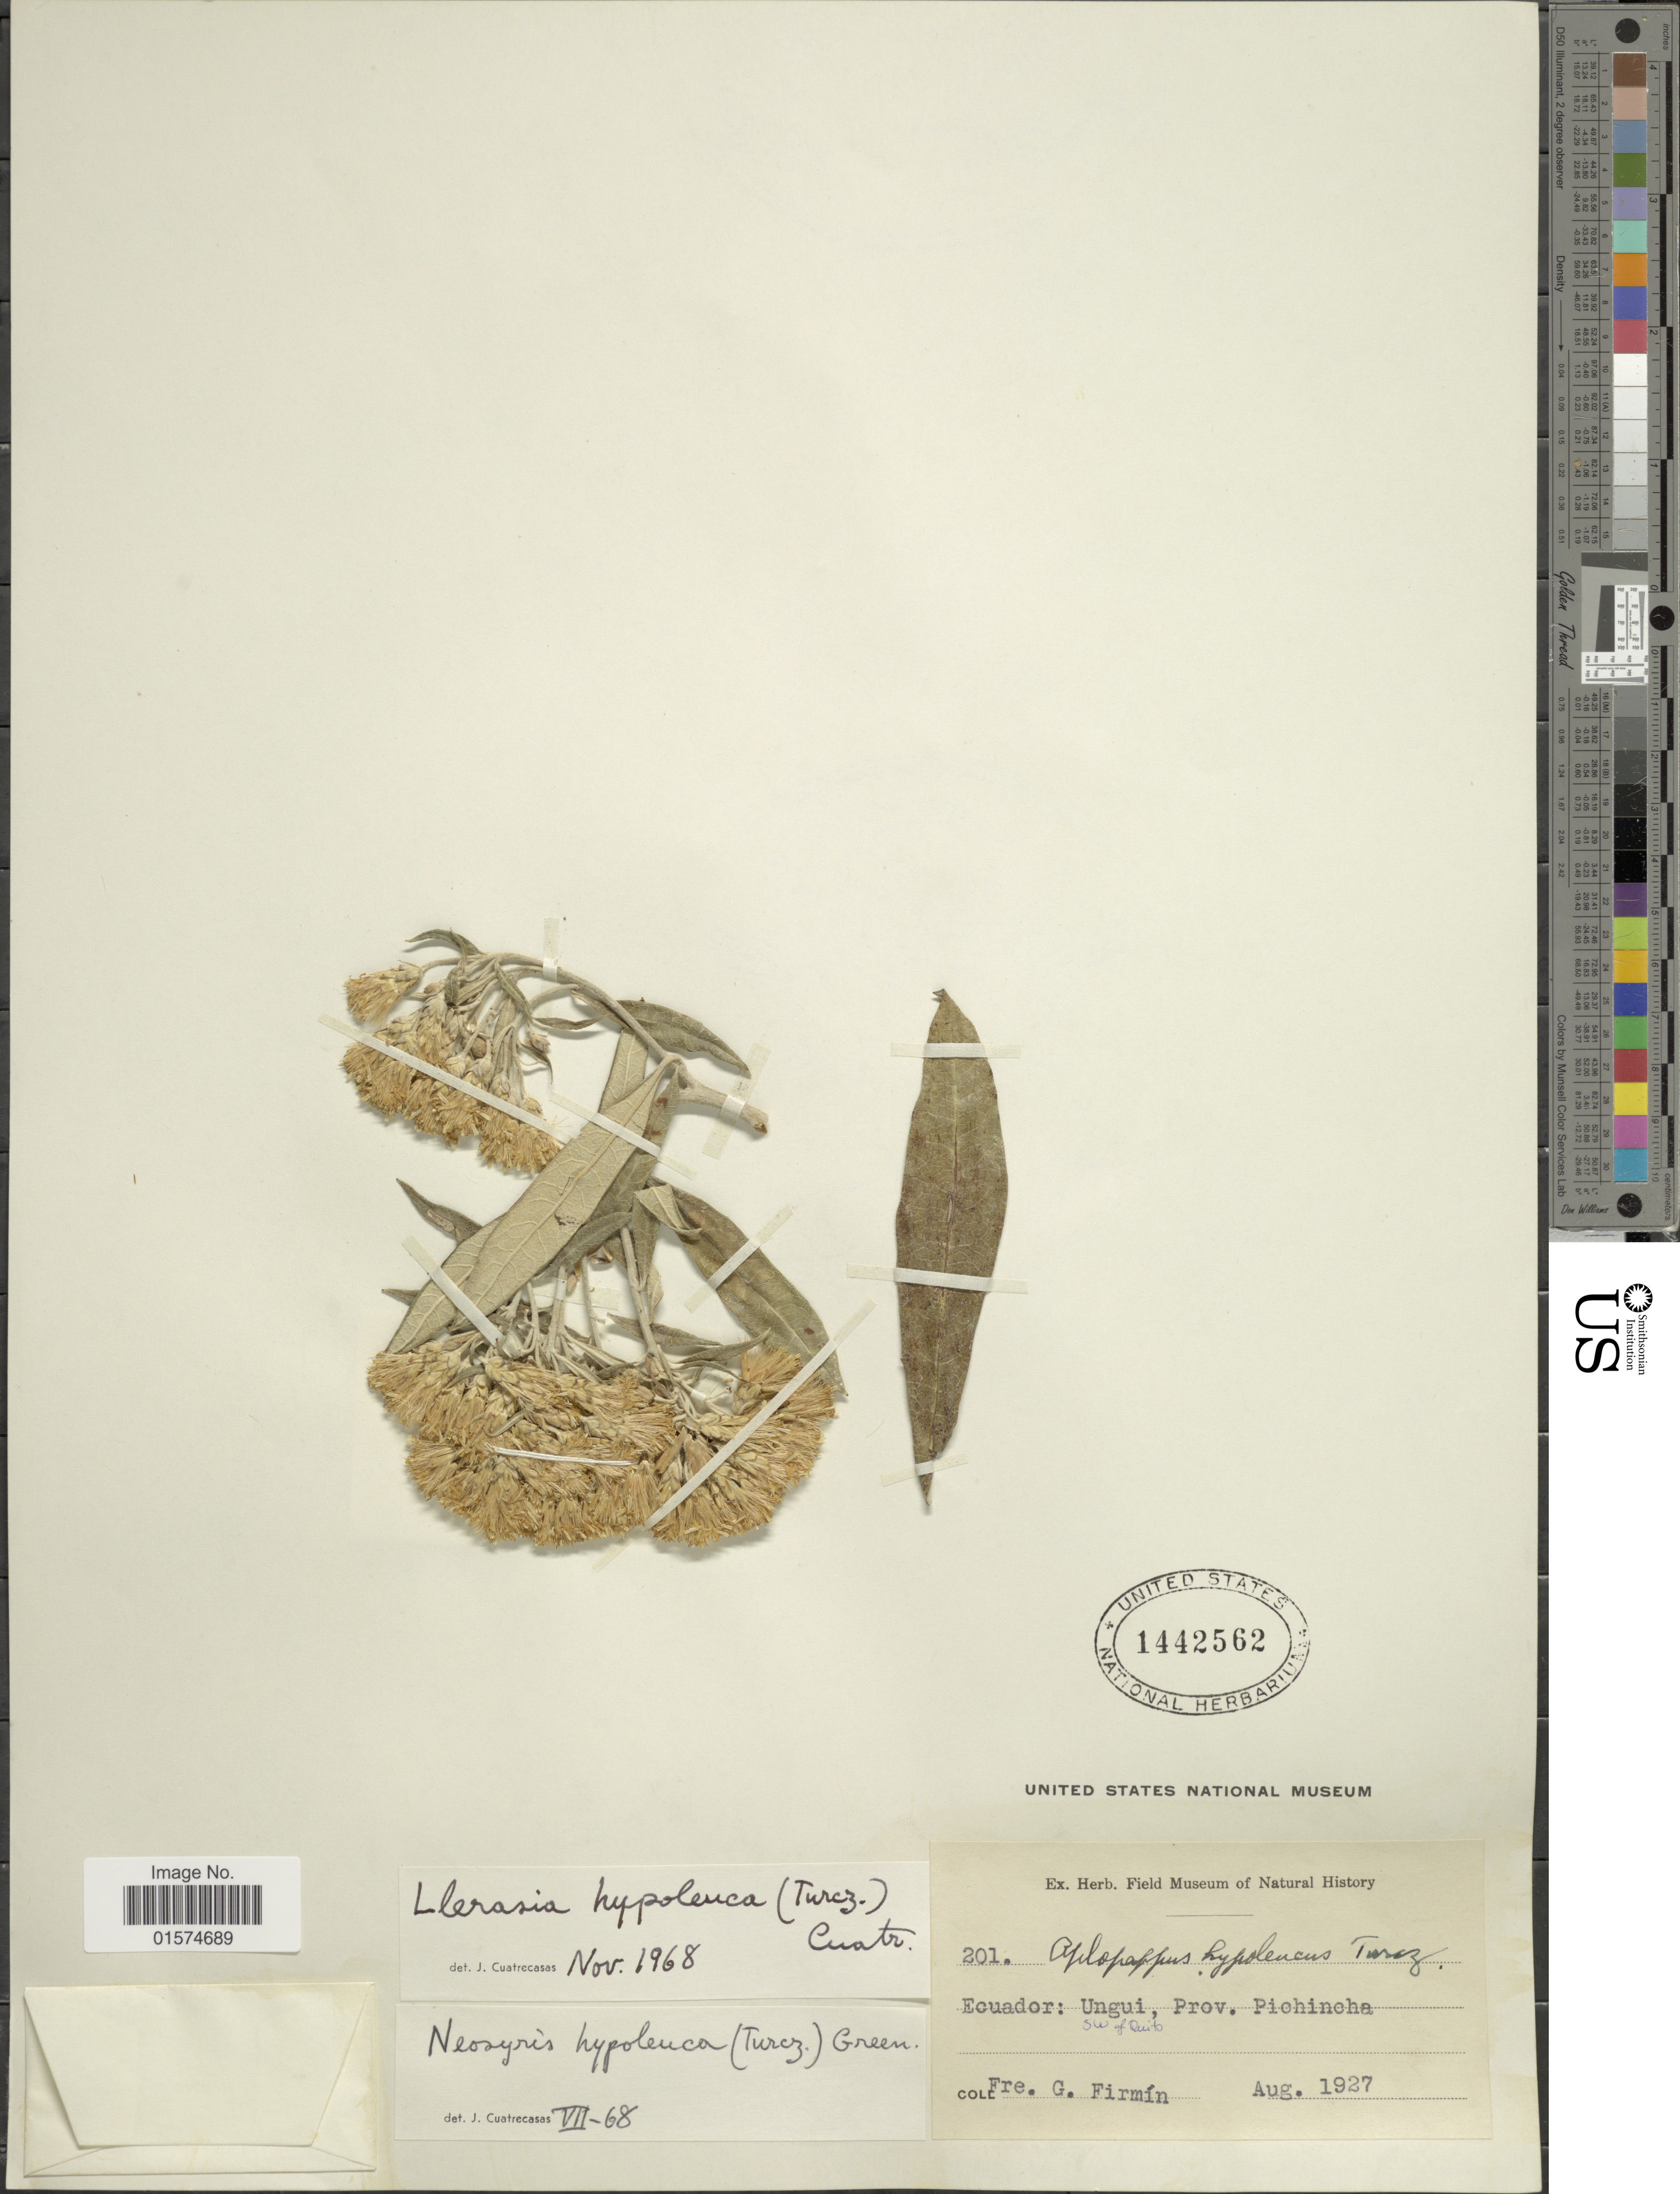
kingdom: Plantae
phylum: Tracheophyta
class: Magnoliopsida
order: Asterales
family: Asteraceae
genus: Llerasia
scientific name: Llerasia hypoleuca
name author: (Turcz.) Cuatrec.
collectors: F. Firmin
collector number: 201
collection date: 1927-08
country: Ecuador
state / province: Pichincha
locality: Ungui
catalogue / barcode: US 1442562